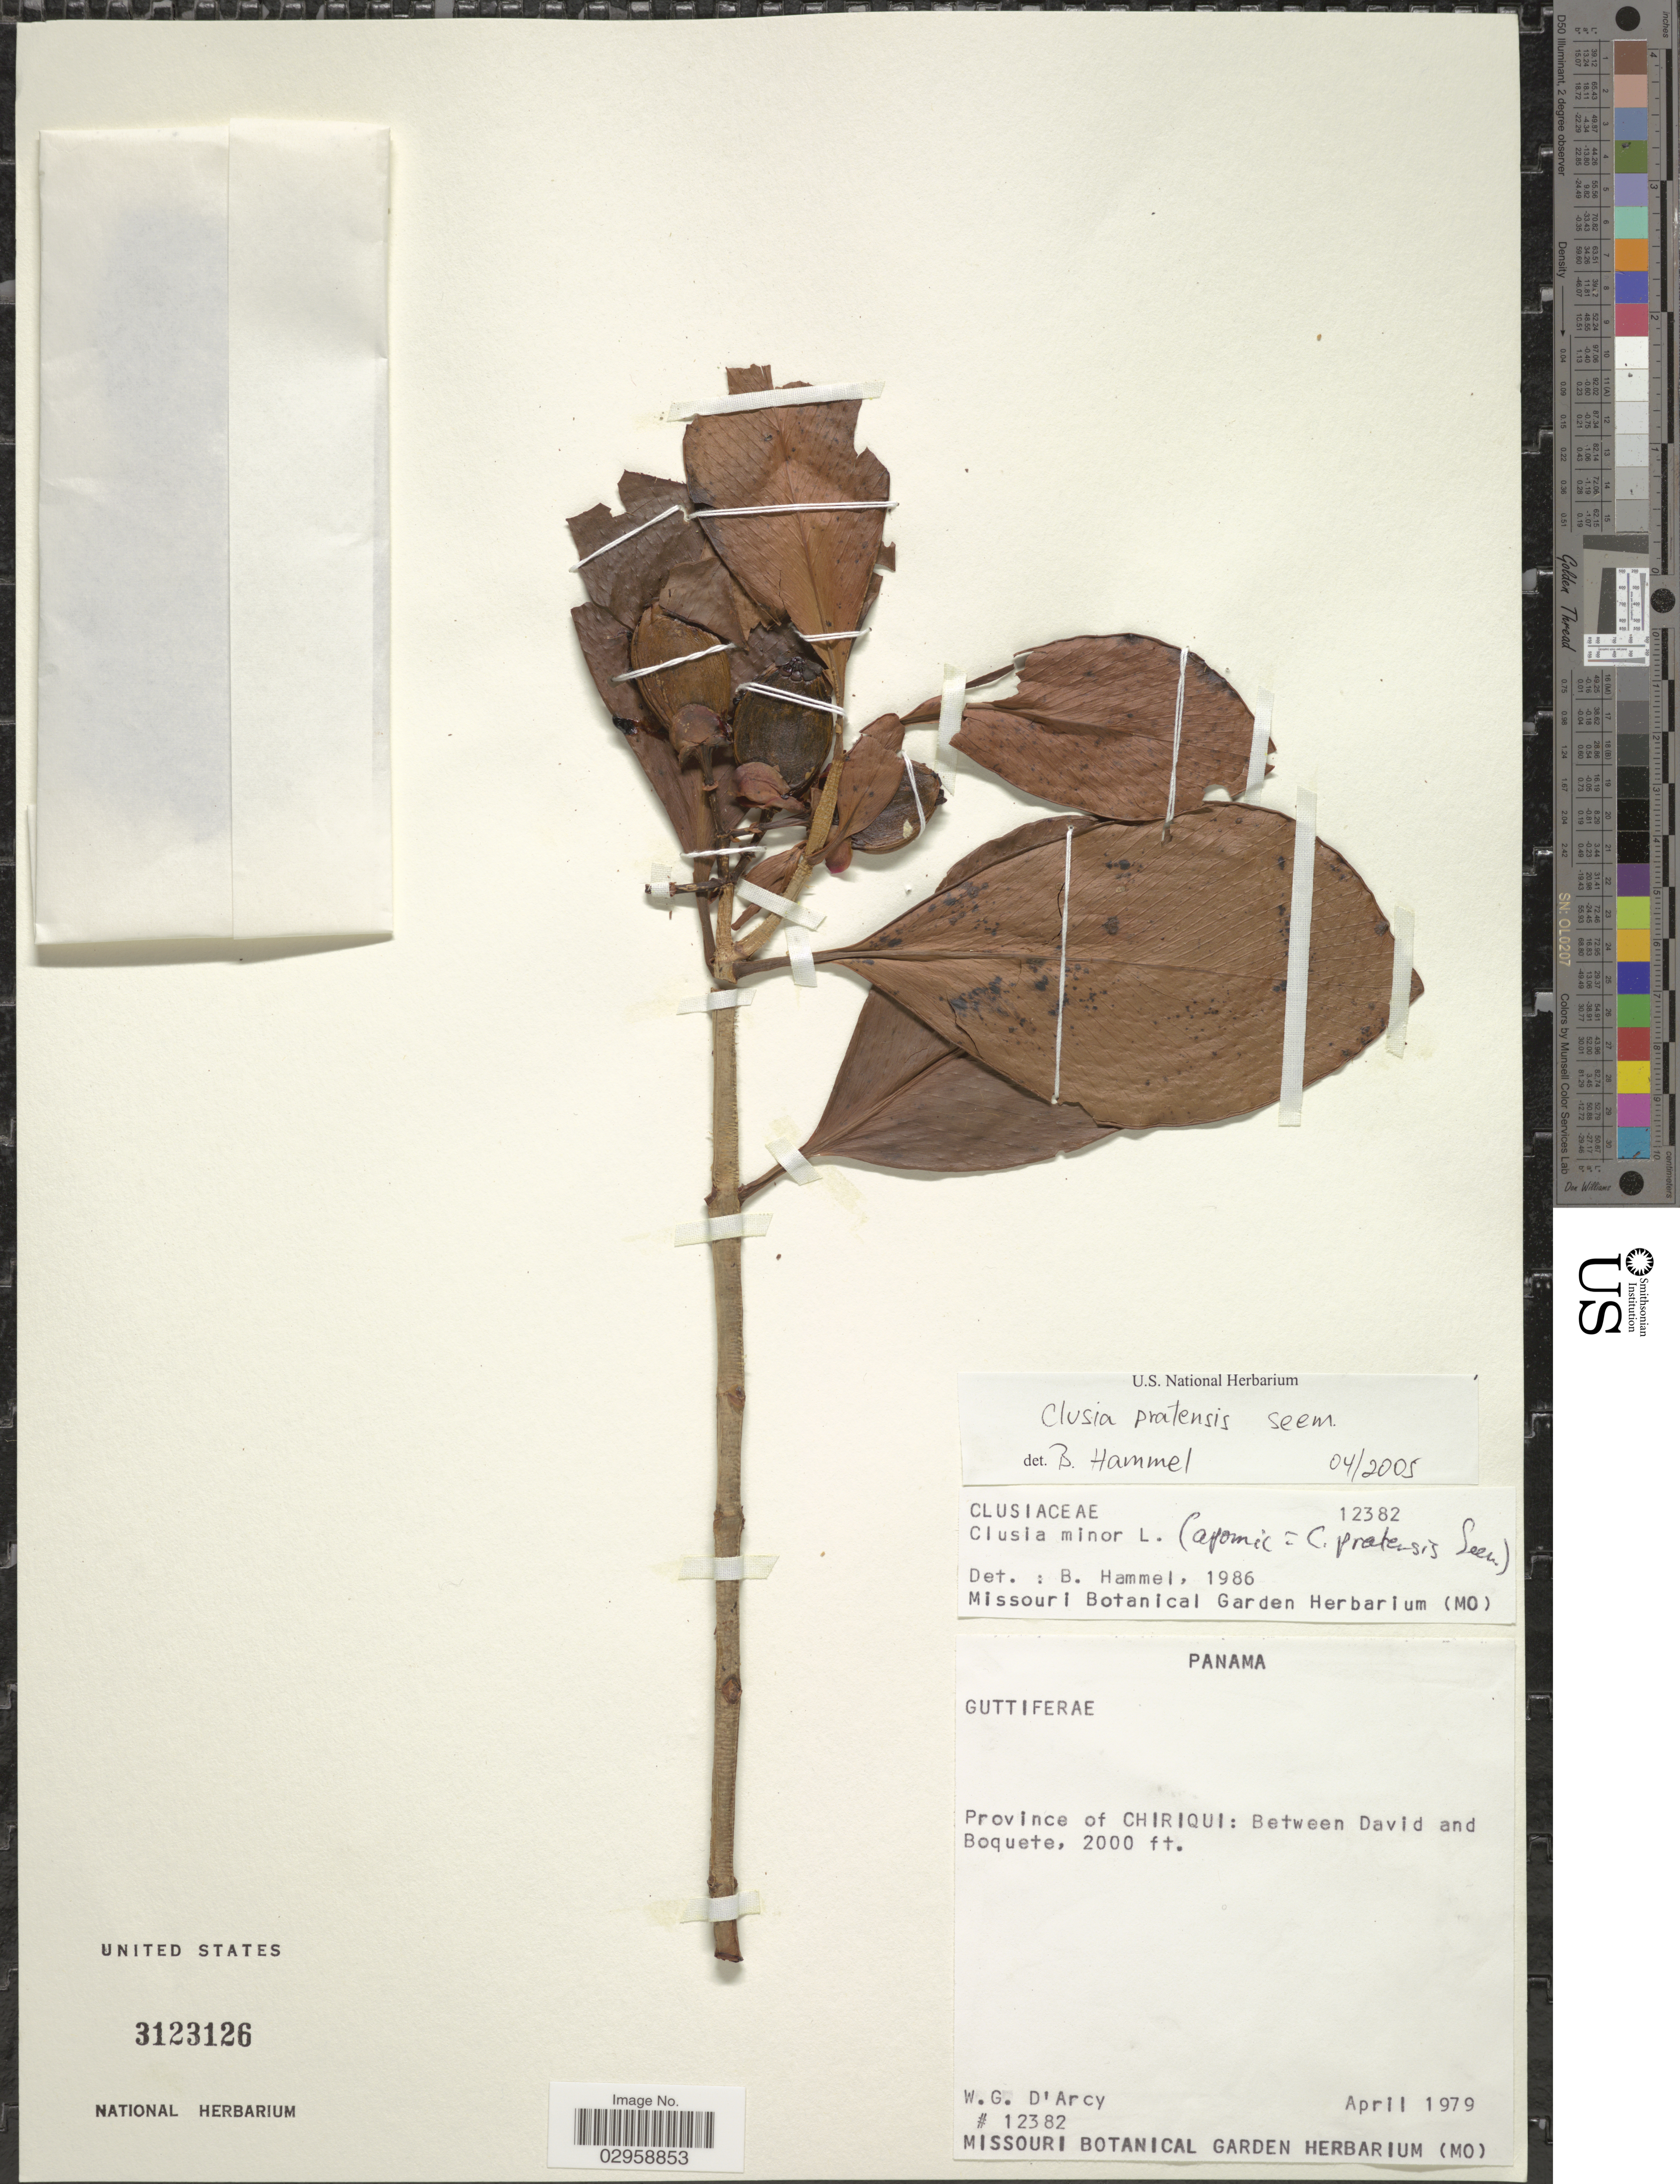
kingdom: Plantae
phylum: Tracheophyta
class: Magnoliopsida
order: Malpighiales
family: Clusiaceae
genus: Clusia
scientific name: Clusia pratensis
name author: Seem.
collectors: W. G. D'Arcy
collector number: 12382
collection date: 1979-04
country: Panama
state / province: Chiriqui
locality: Between David and Boquete.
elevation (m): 610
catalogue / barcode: US 3123126